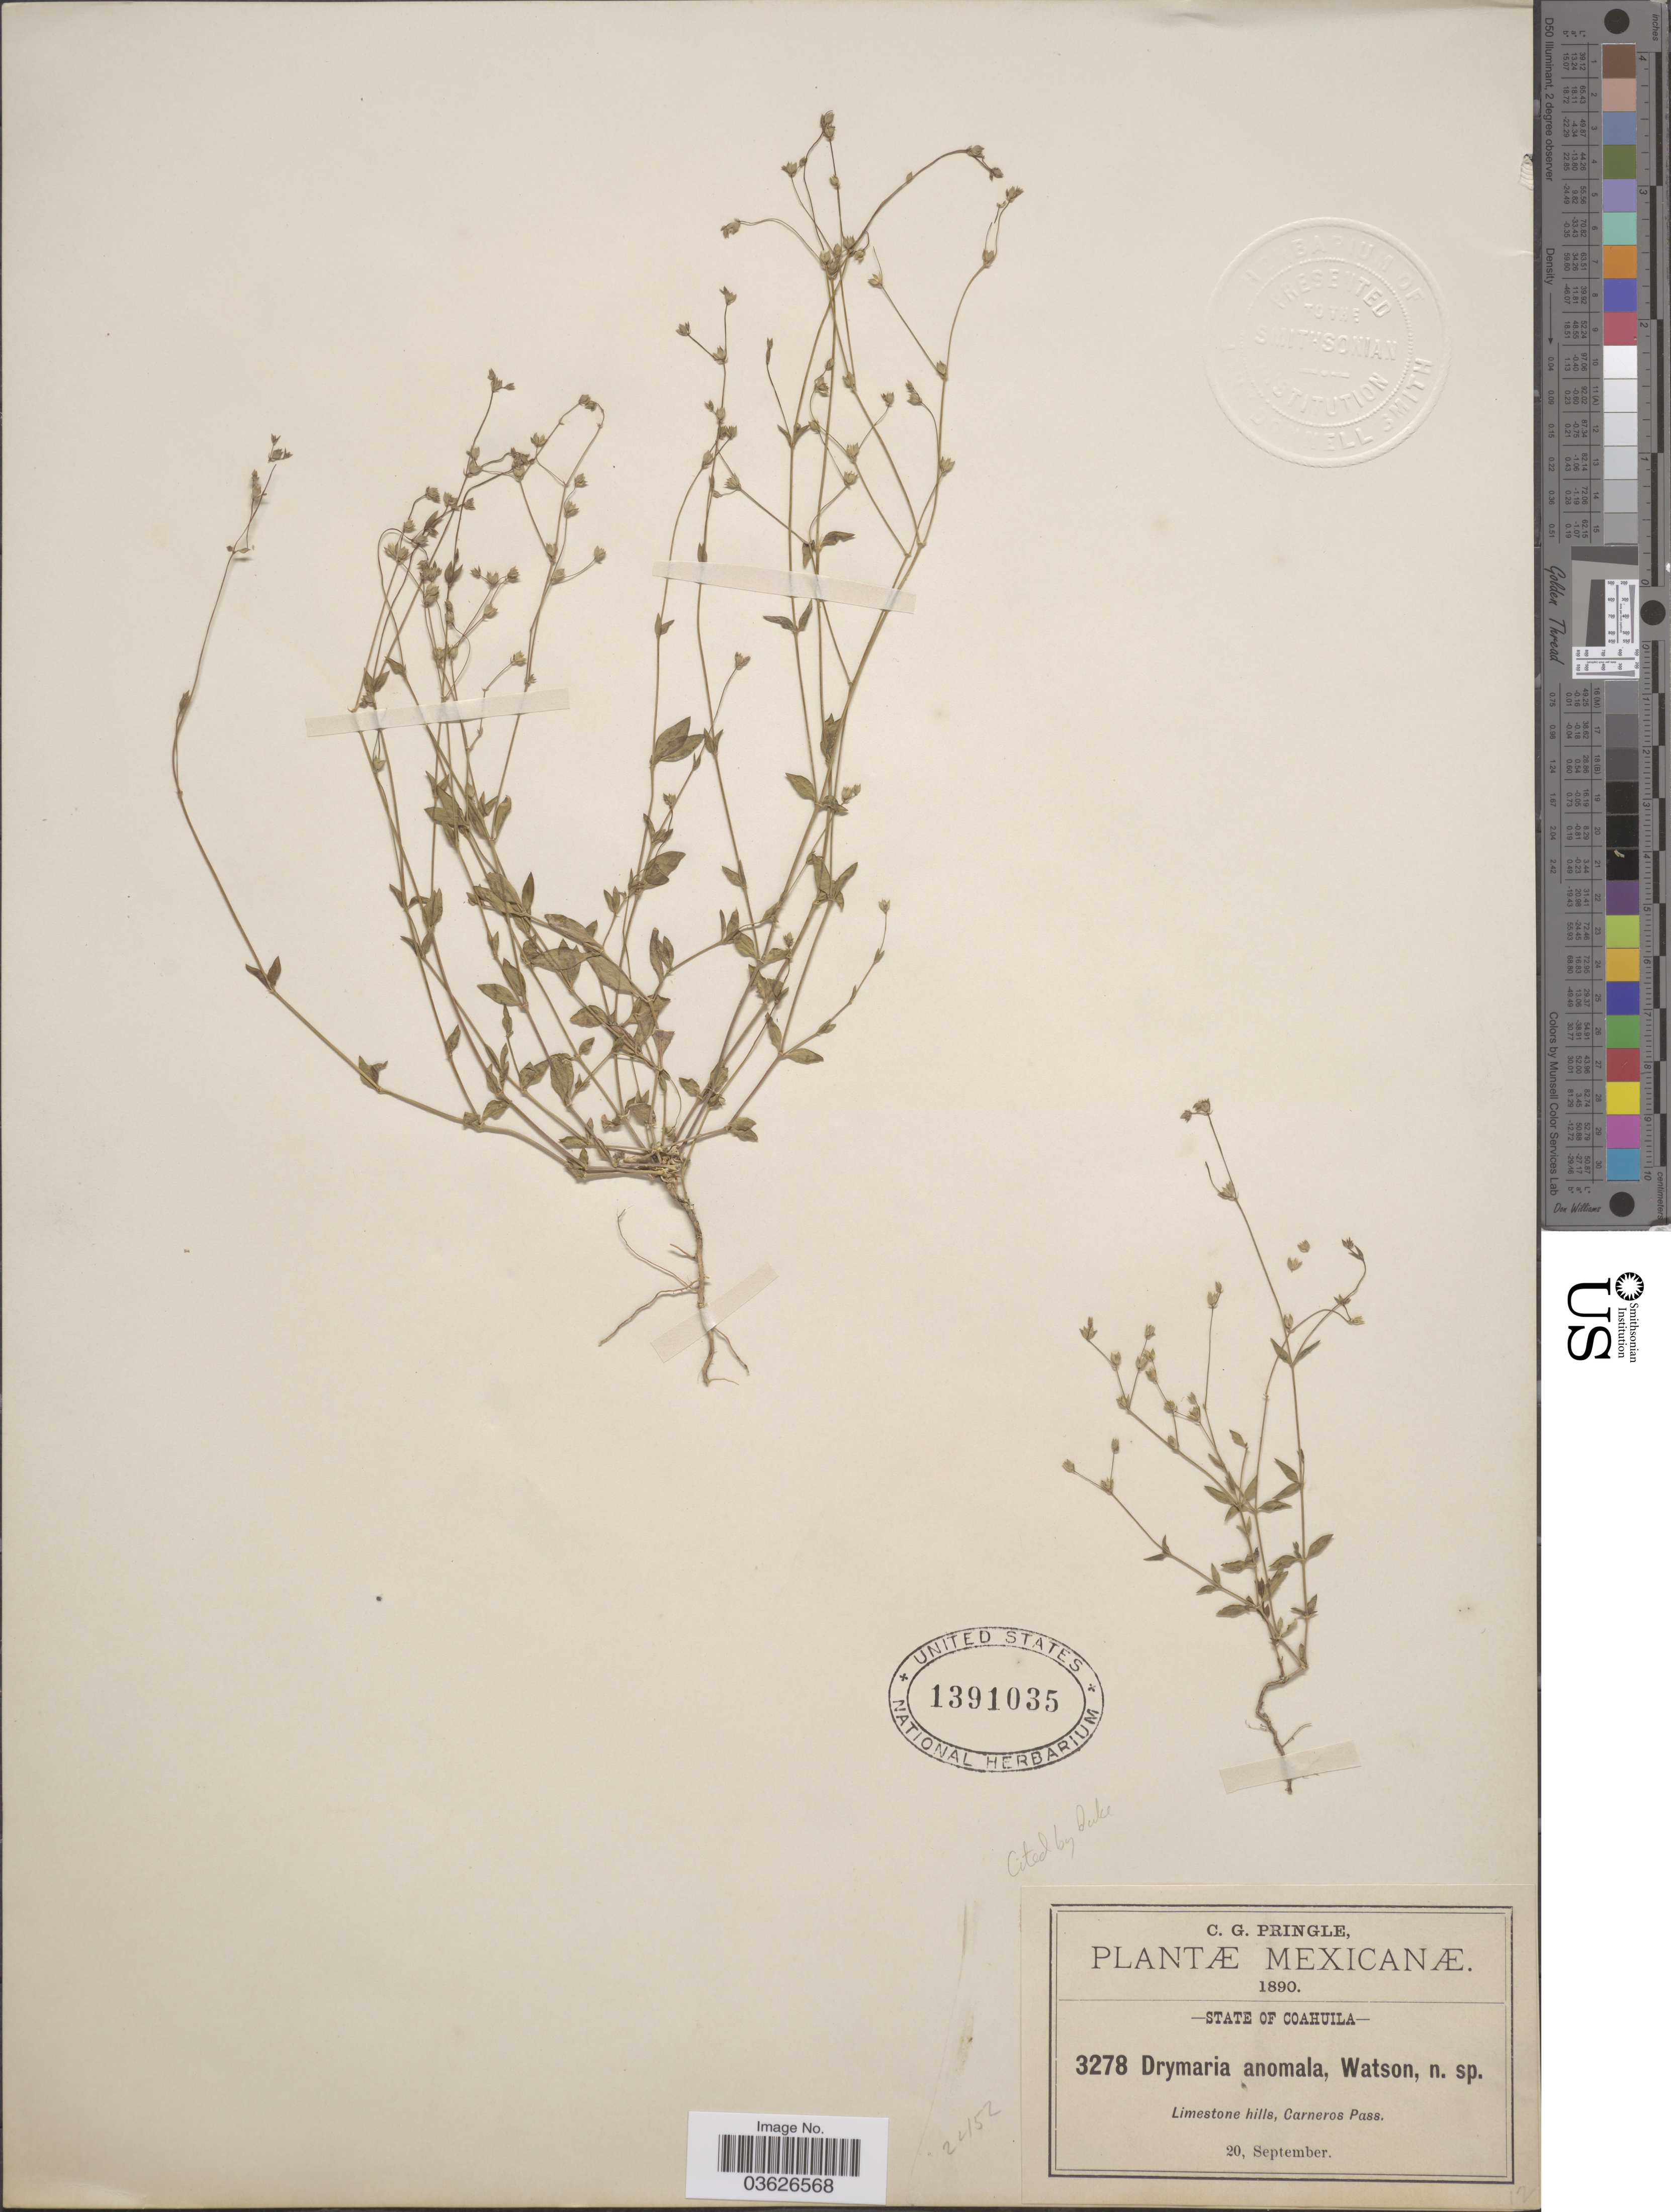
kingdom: Plantae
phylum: Tracheophyta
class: Magnoliopsida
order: Caryophyllales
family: Caryophyllaceae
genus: Drymaria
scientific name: Drymaria anomala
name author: S. Watson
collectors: C. G. Pringle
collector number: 3278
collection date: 1890-09-20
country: Mexico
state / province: Coahuila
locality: Limestone hills, Carneros Pass.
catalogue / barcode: US 1391035